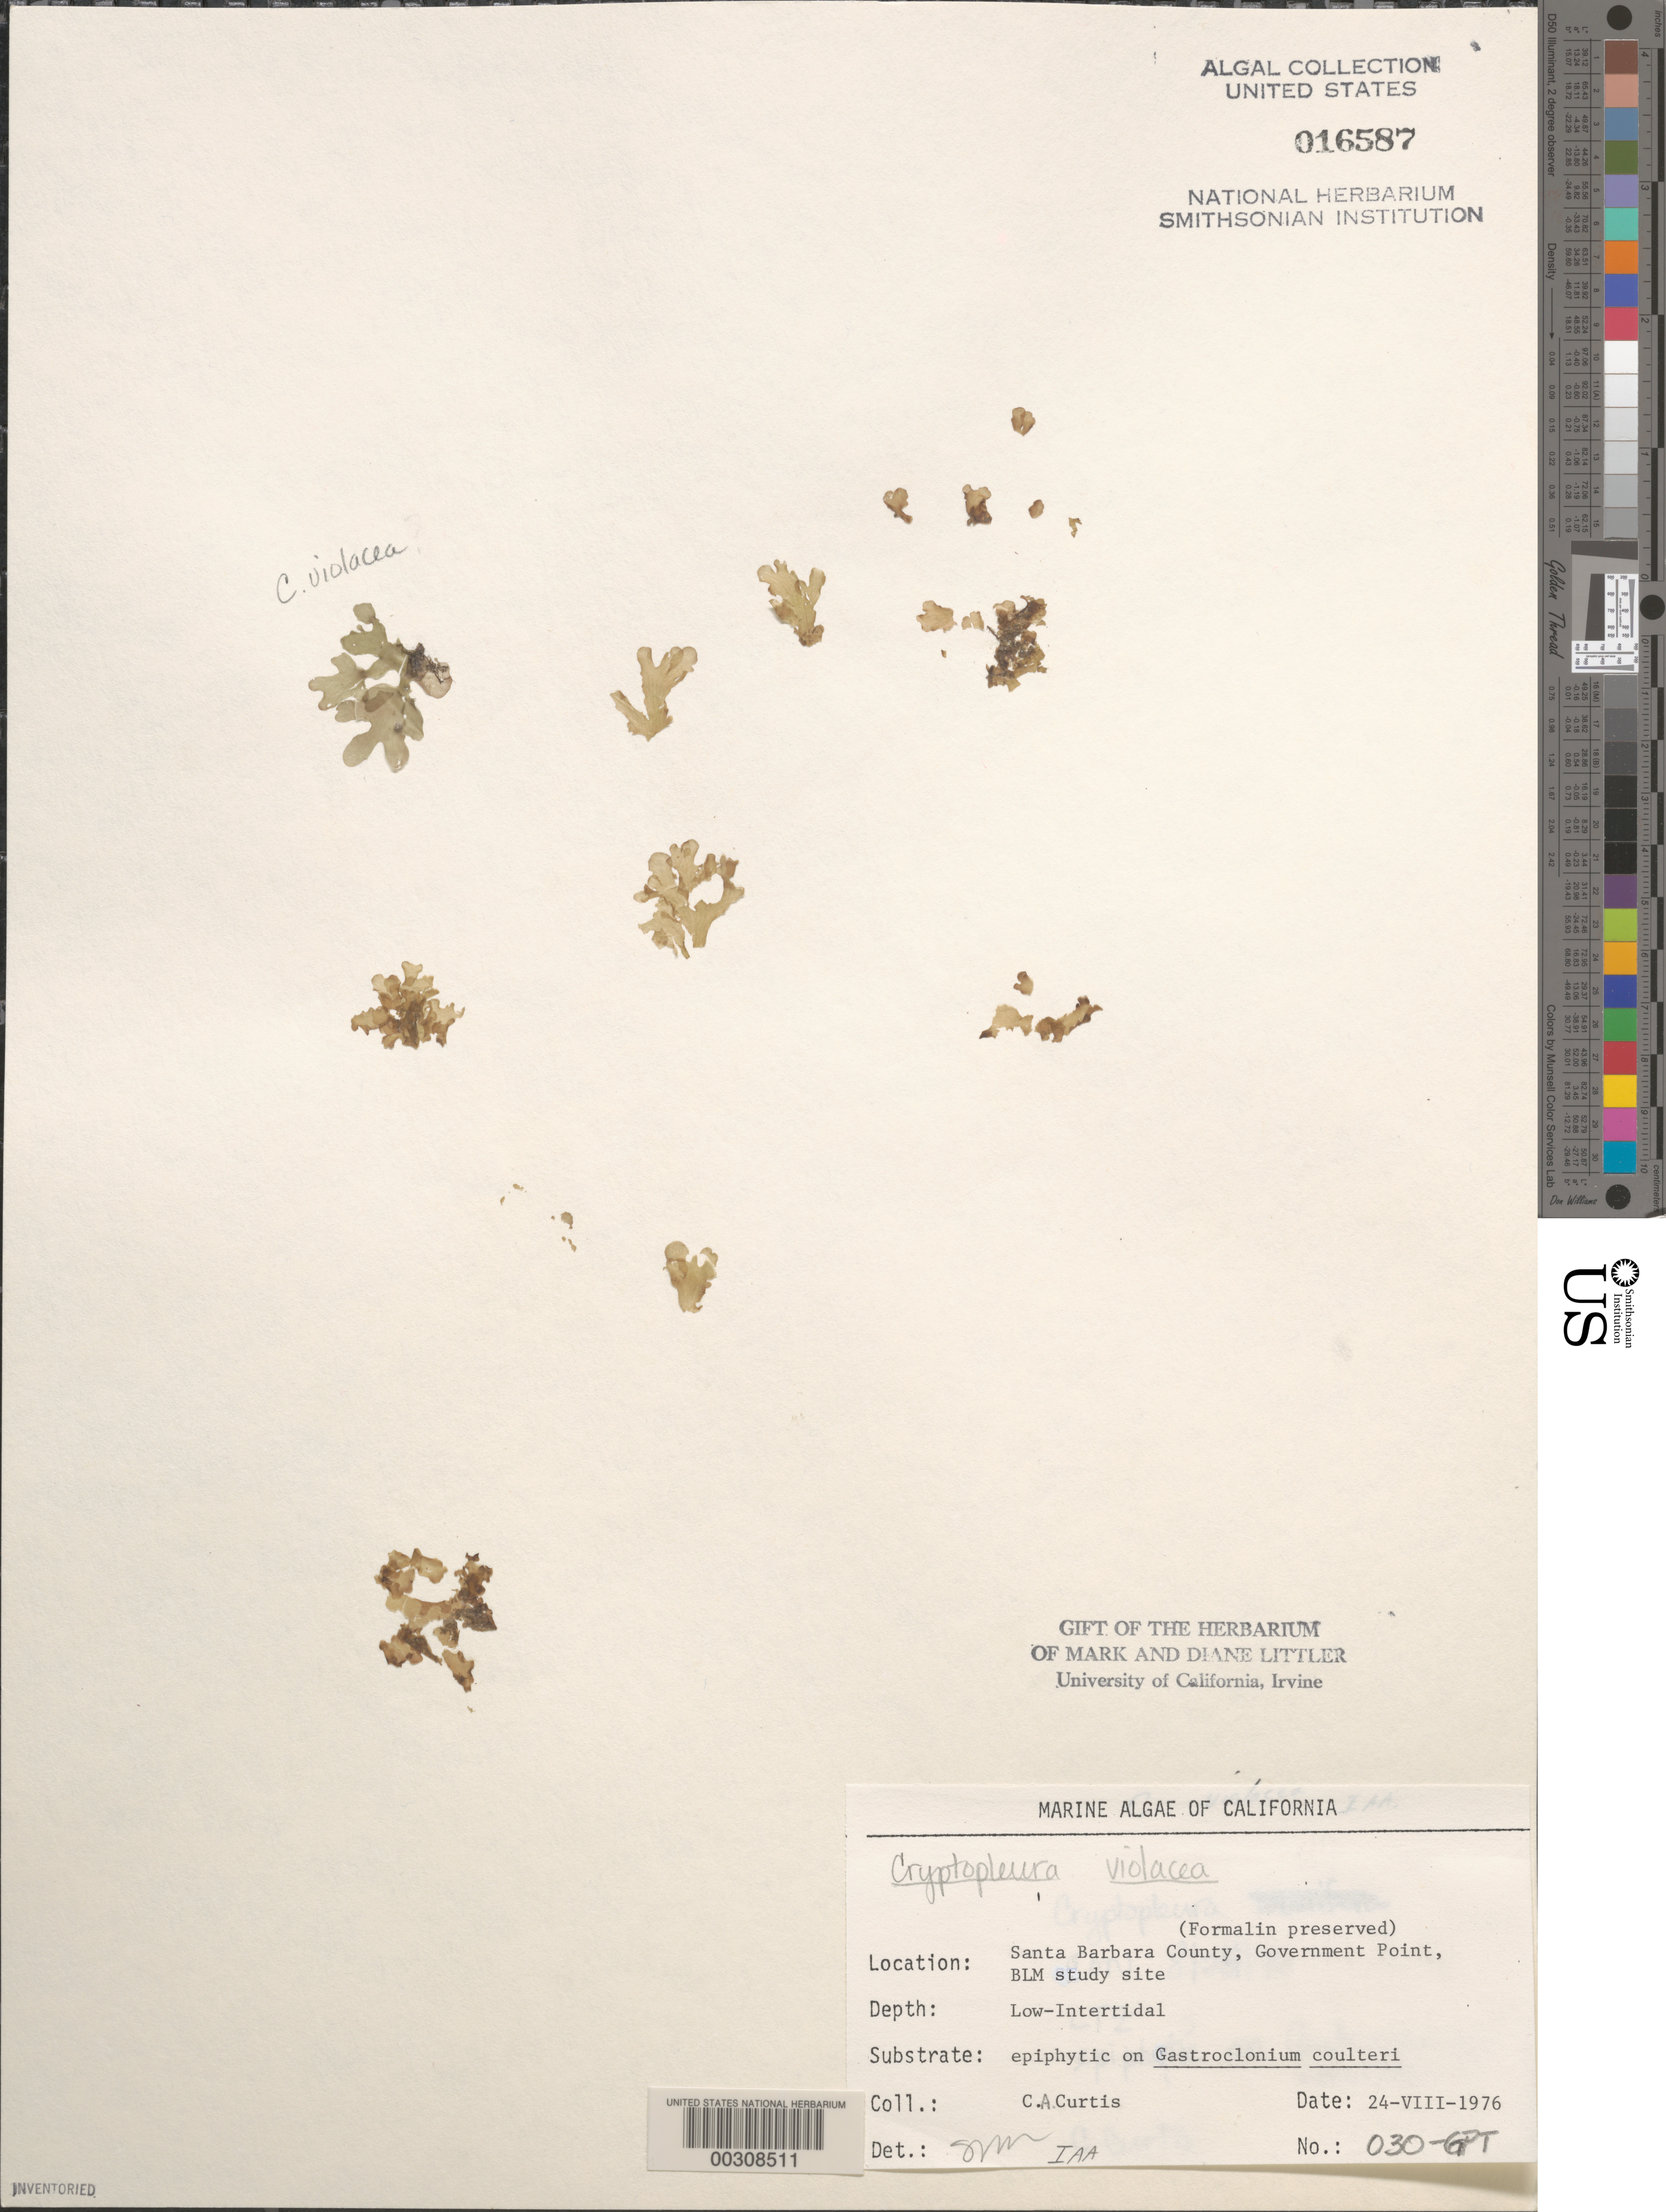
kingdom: Plantae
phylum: Rhodophyta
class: Florideophyceae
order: Ceramiales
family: Delesseriaceae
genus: Cryptopleura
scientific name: Cryptopleura violacea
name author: (J. Ag.) Kylin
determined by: Murray, S. N.; Abbott, I. A.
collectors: C. Curtis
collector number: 030-gpt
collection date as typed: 24 Aug 1976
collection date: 1976-08-24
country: United States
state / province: California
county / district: Santa Barbara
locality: Government Point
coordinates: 34 26'31"N, 120 24'06"W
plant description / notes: BLM-SOCALBIGHT Rocky Intertidal Survey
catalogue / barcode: US 16587